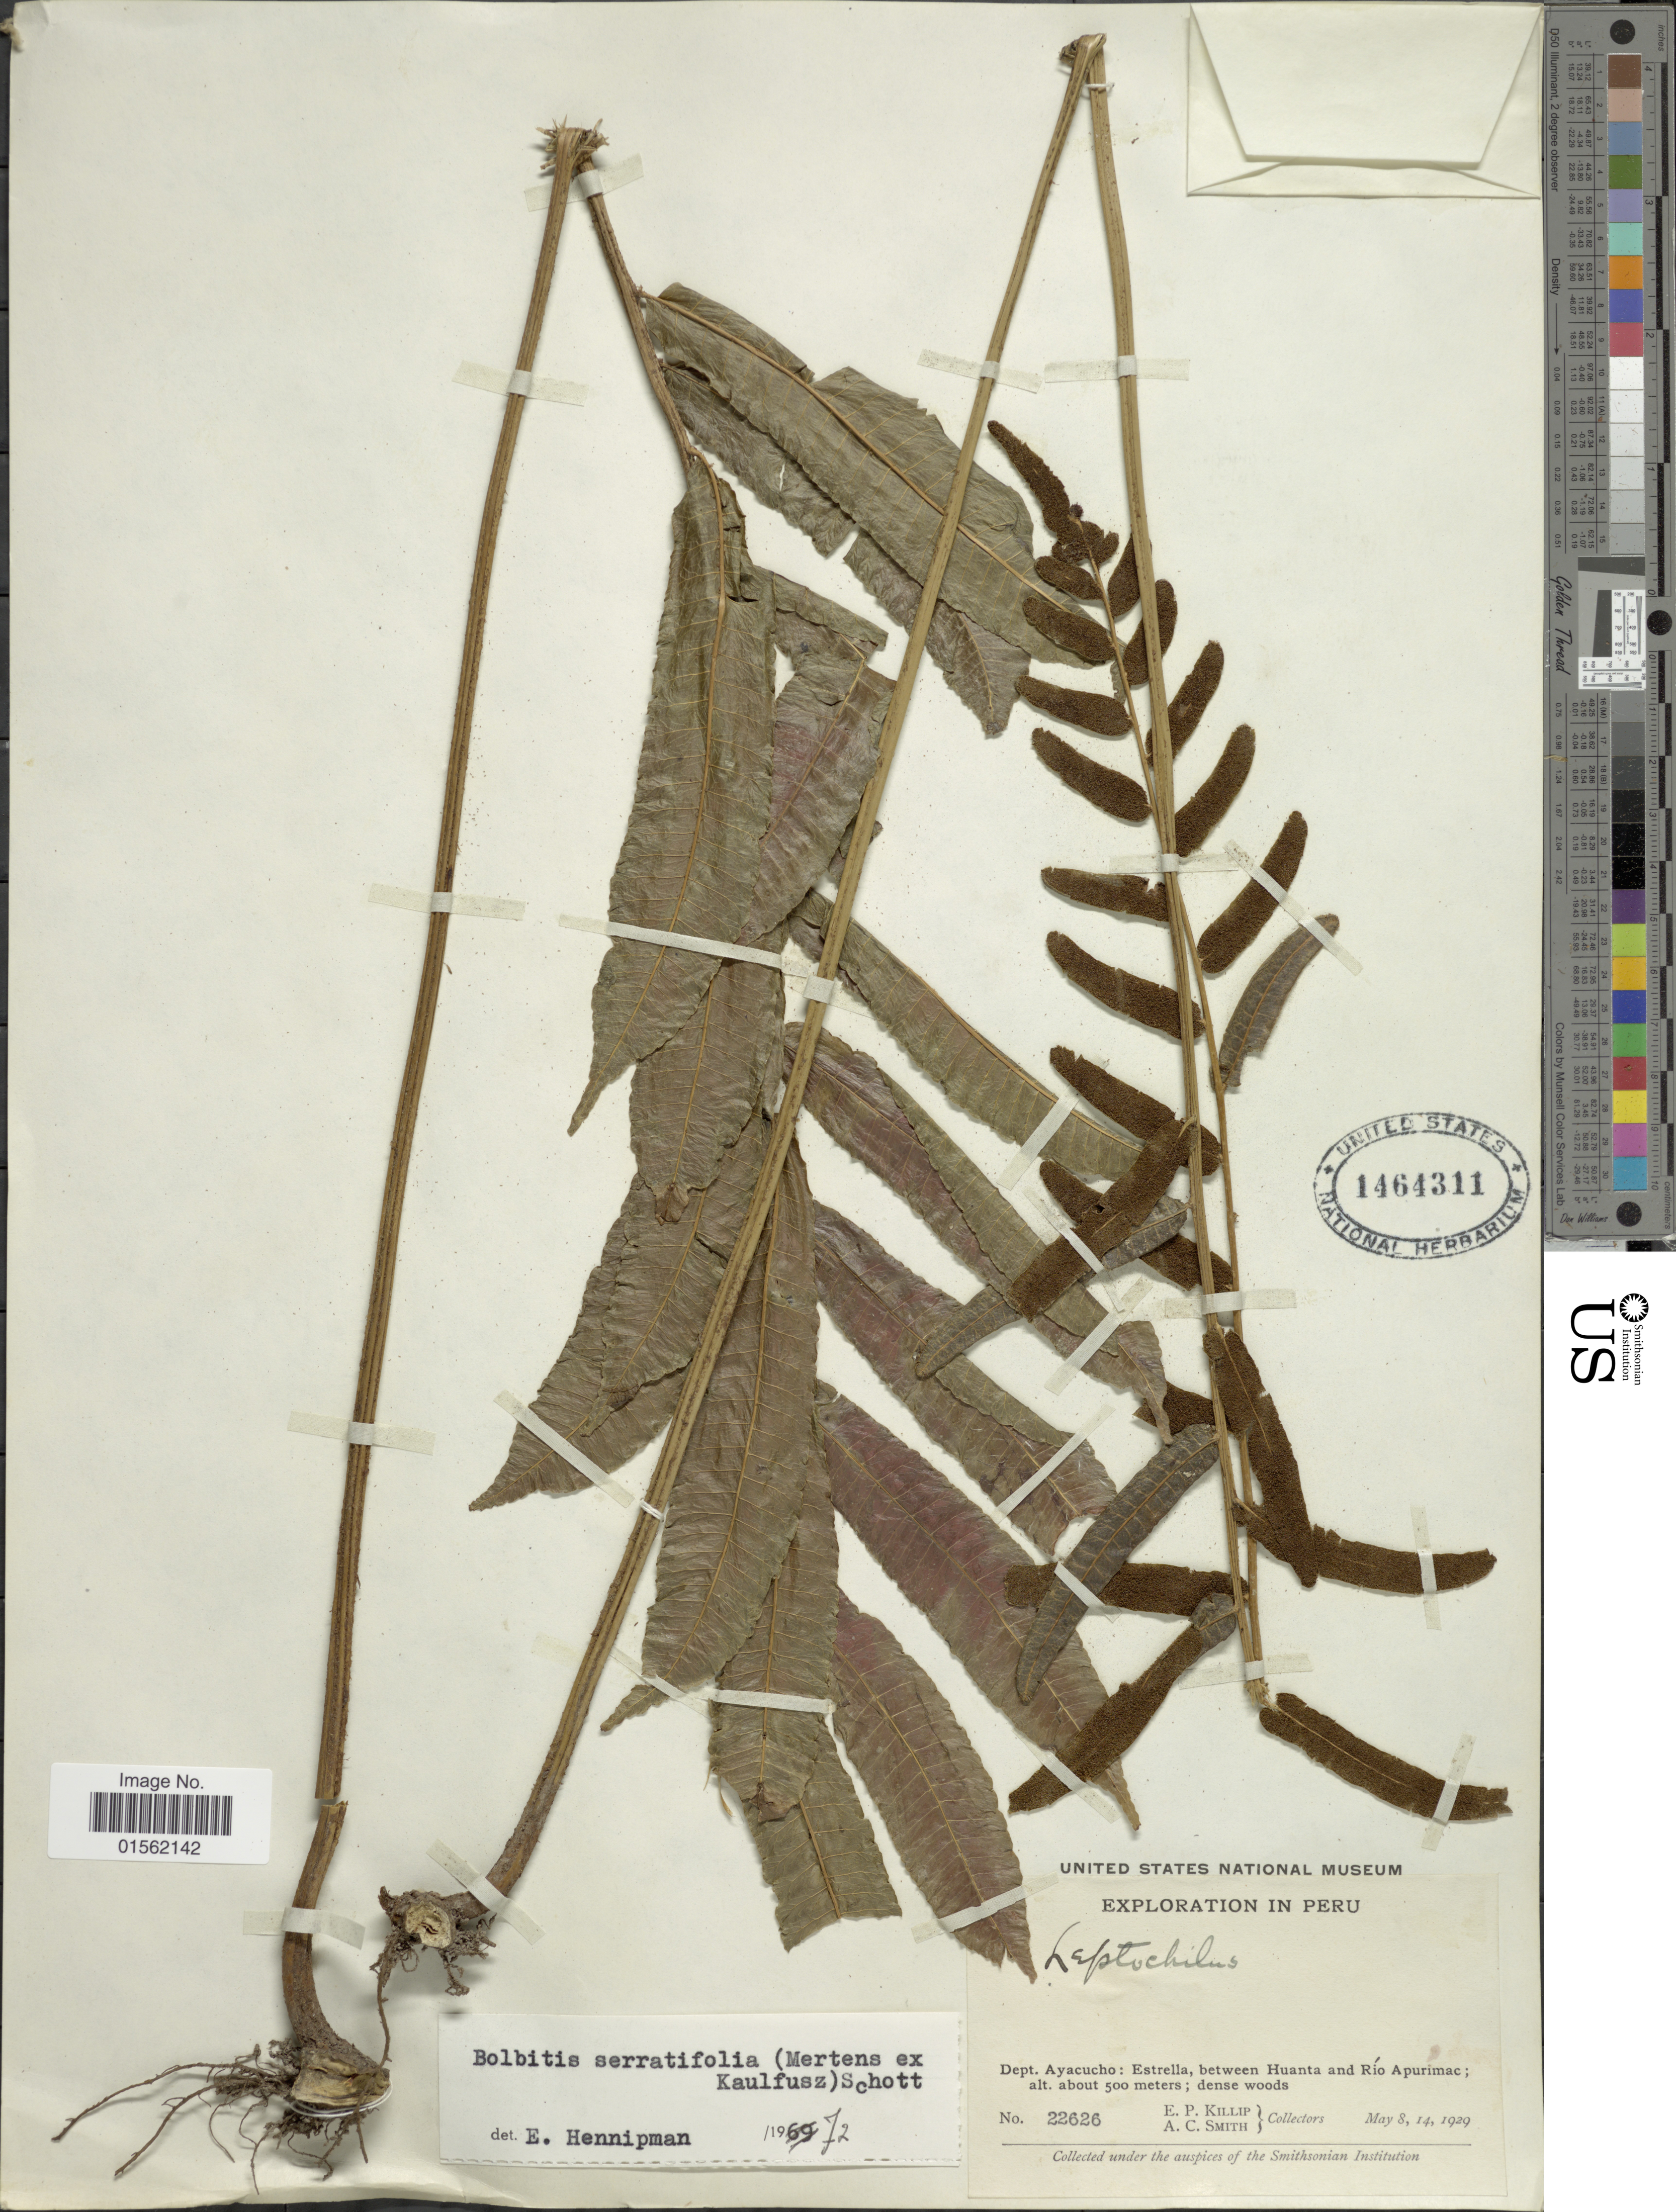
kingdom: Plantae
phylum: Tracheophyta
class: Polypodiopsida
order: Polypodiales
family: Dryopteridaceae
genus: Bolbitis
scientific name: Bolbitis serratifolia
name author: (Mert. ex Kaulf.) Schott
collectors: E. P. Killip & A. C. Smith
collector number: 22626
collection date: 1929-05-08/1929-05-14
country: Peru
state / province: Ayacucho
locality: Estrella, between Huanta and Río Apurimac, dense woods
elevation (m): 500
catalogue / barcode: US 1464311